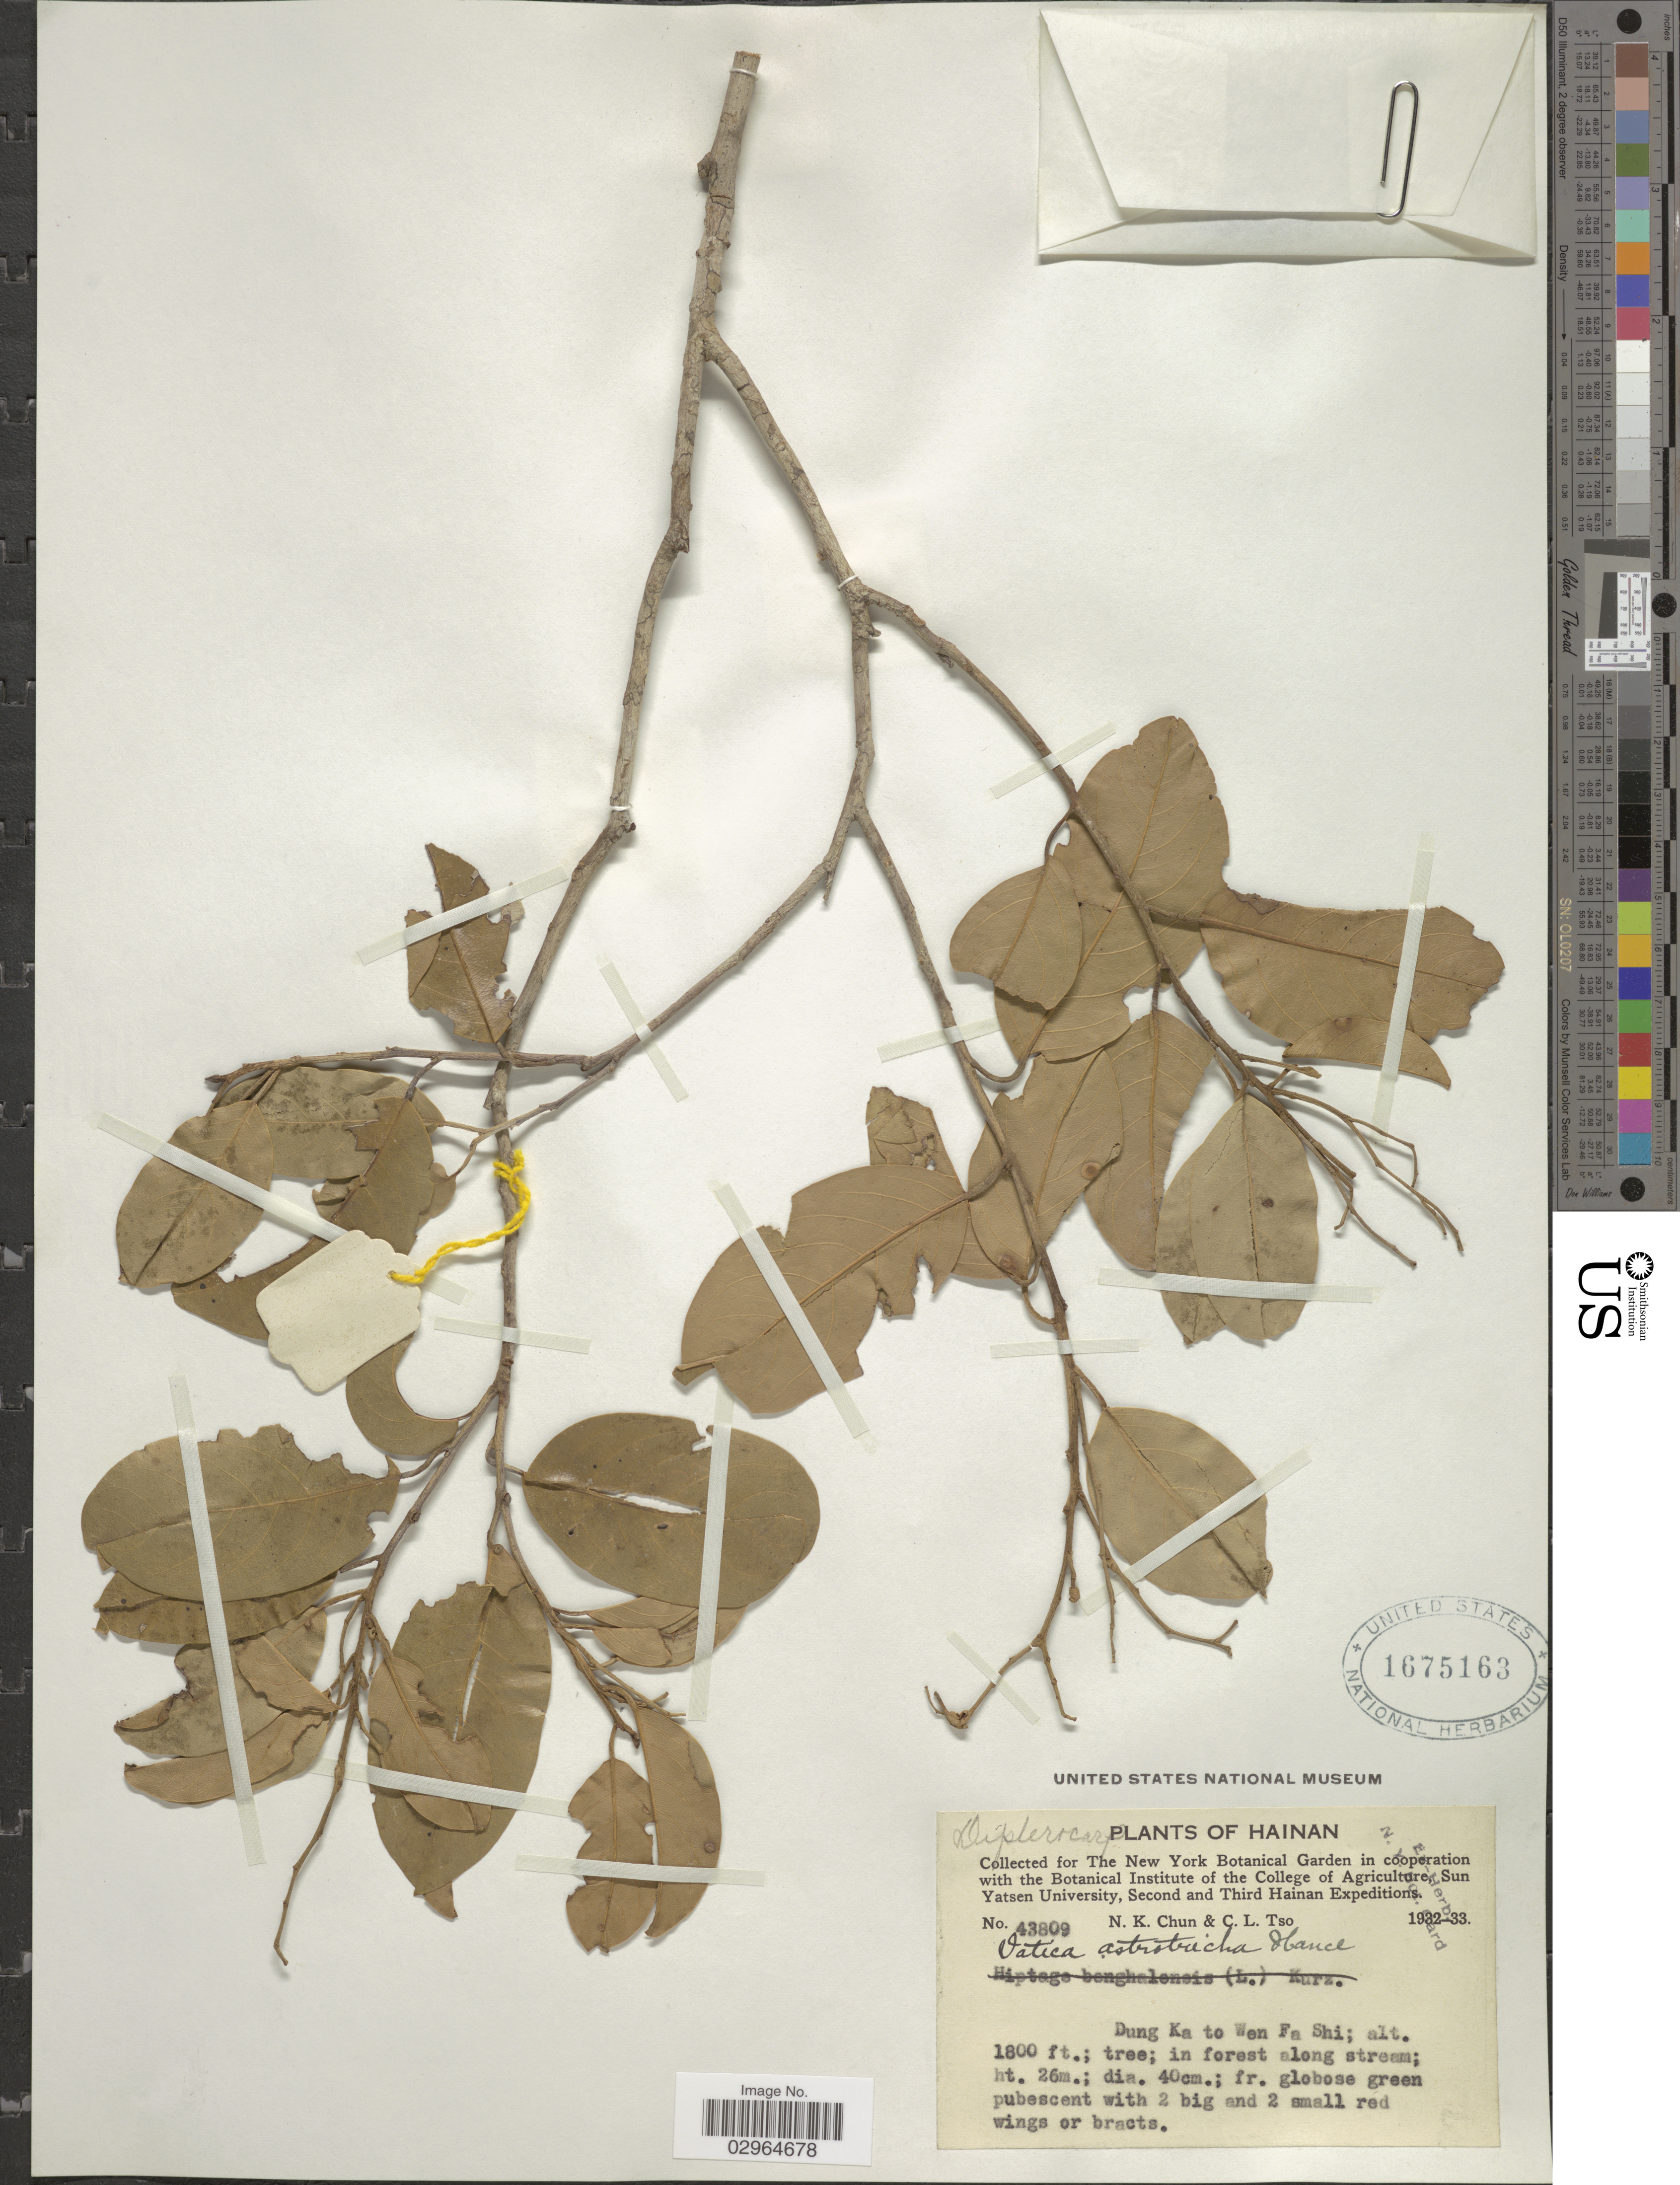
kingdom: Plantae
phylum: Tracheophyta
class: Magnoliopsida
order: Malvales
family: Dipterocarpaceae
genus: Vatica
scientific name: Vatica astrotricha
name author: Hance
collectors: N. K. Chun & C. Tso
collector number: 43809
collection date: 1932/1933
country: China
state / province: Hainan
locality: Dung Ka to Wen Fa Shi.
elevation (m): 549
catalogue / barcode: US 1675163